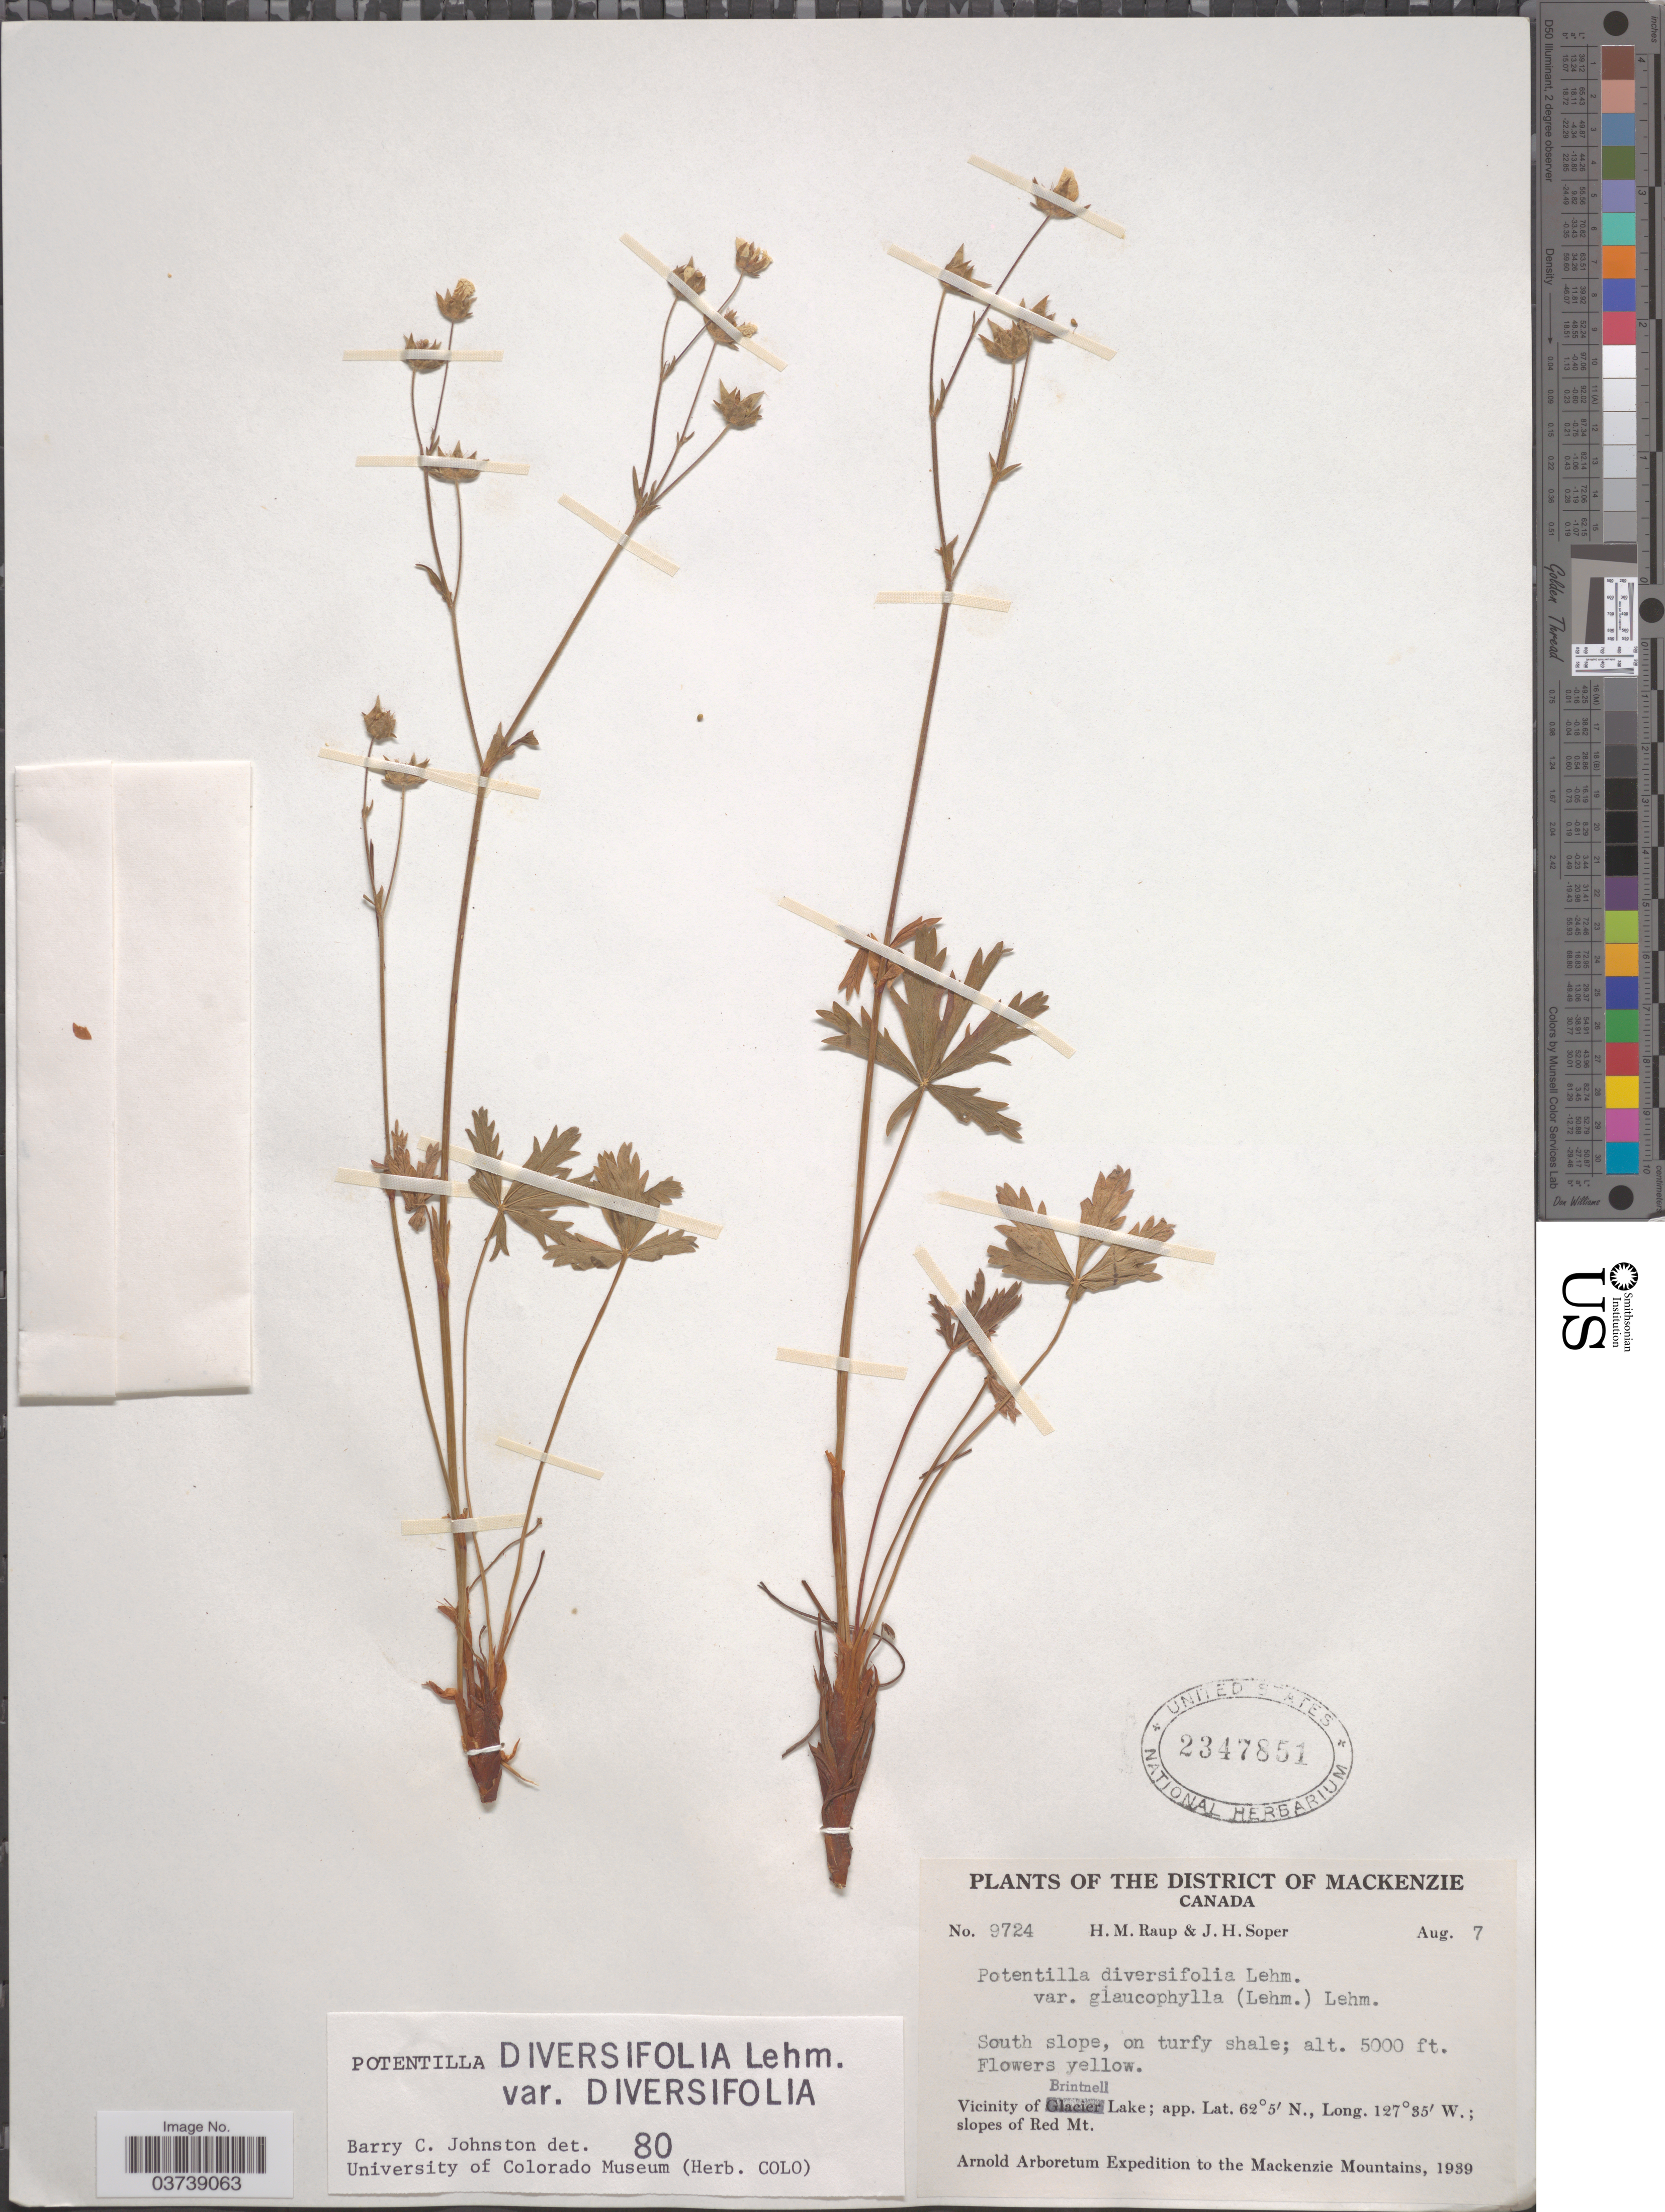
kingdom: Plantae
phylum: Tracheophyta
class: Magnoliopsida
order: Rosales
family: Rosaceae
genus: Potentilla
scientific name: Potentilla diversifolia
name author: Lehm.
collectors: H. Raup & J. H. Soper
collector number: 9724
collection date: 1939-08-07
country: Canada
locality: District of Mackenzie. South slope, on turfy shale. Vicinity of Brintnell Lake; slopes of Red Mt. The Mackenzie Mountains.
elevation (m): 1524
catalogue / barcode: US 2347851